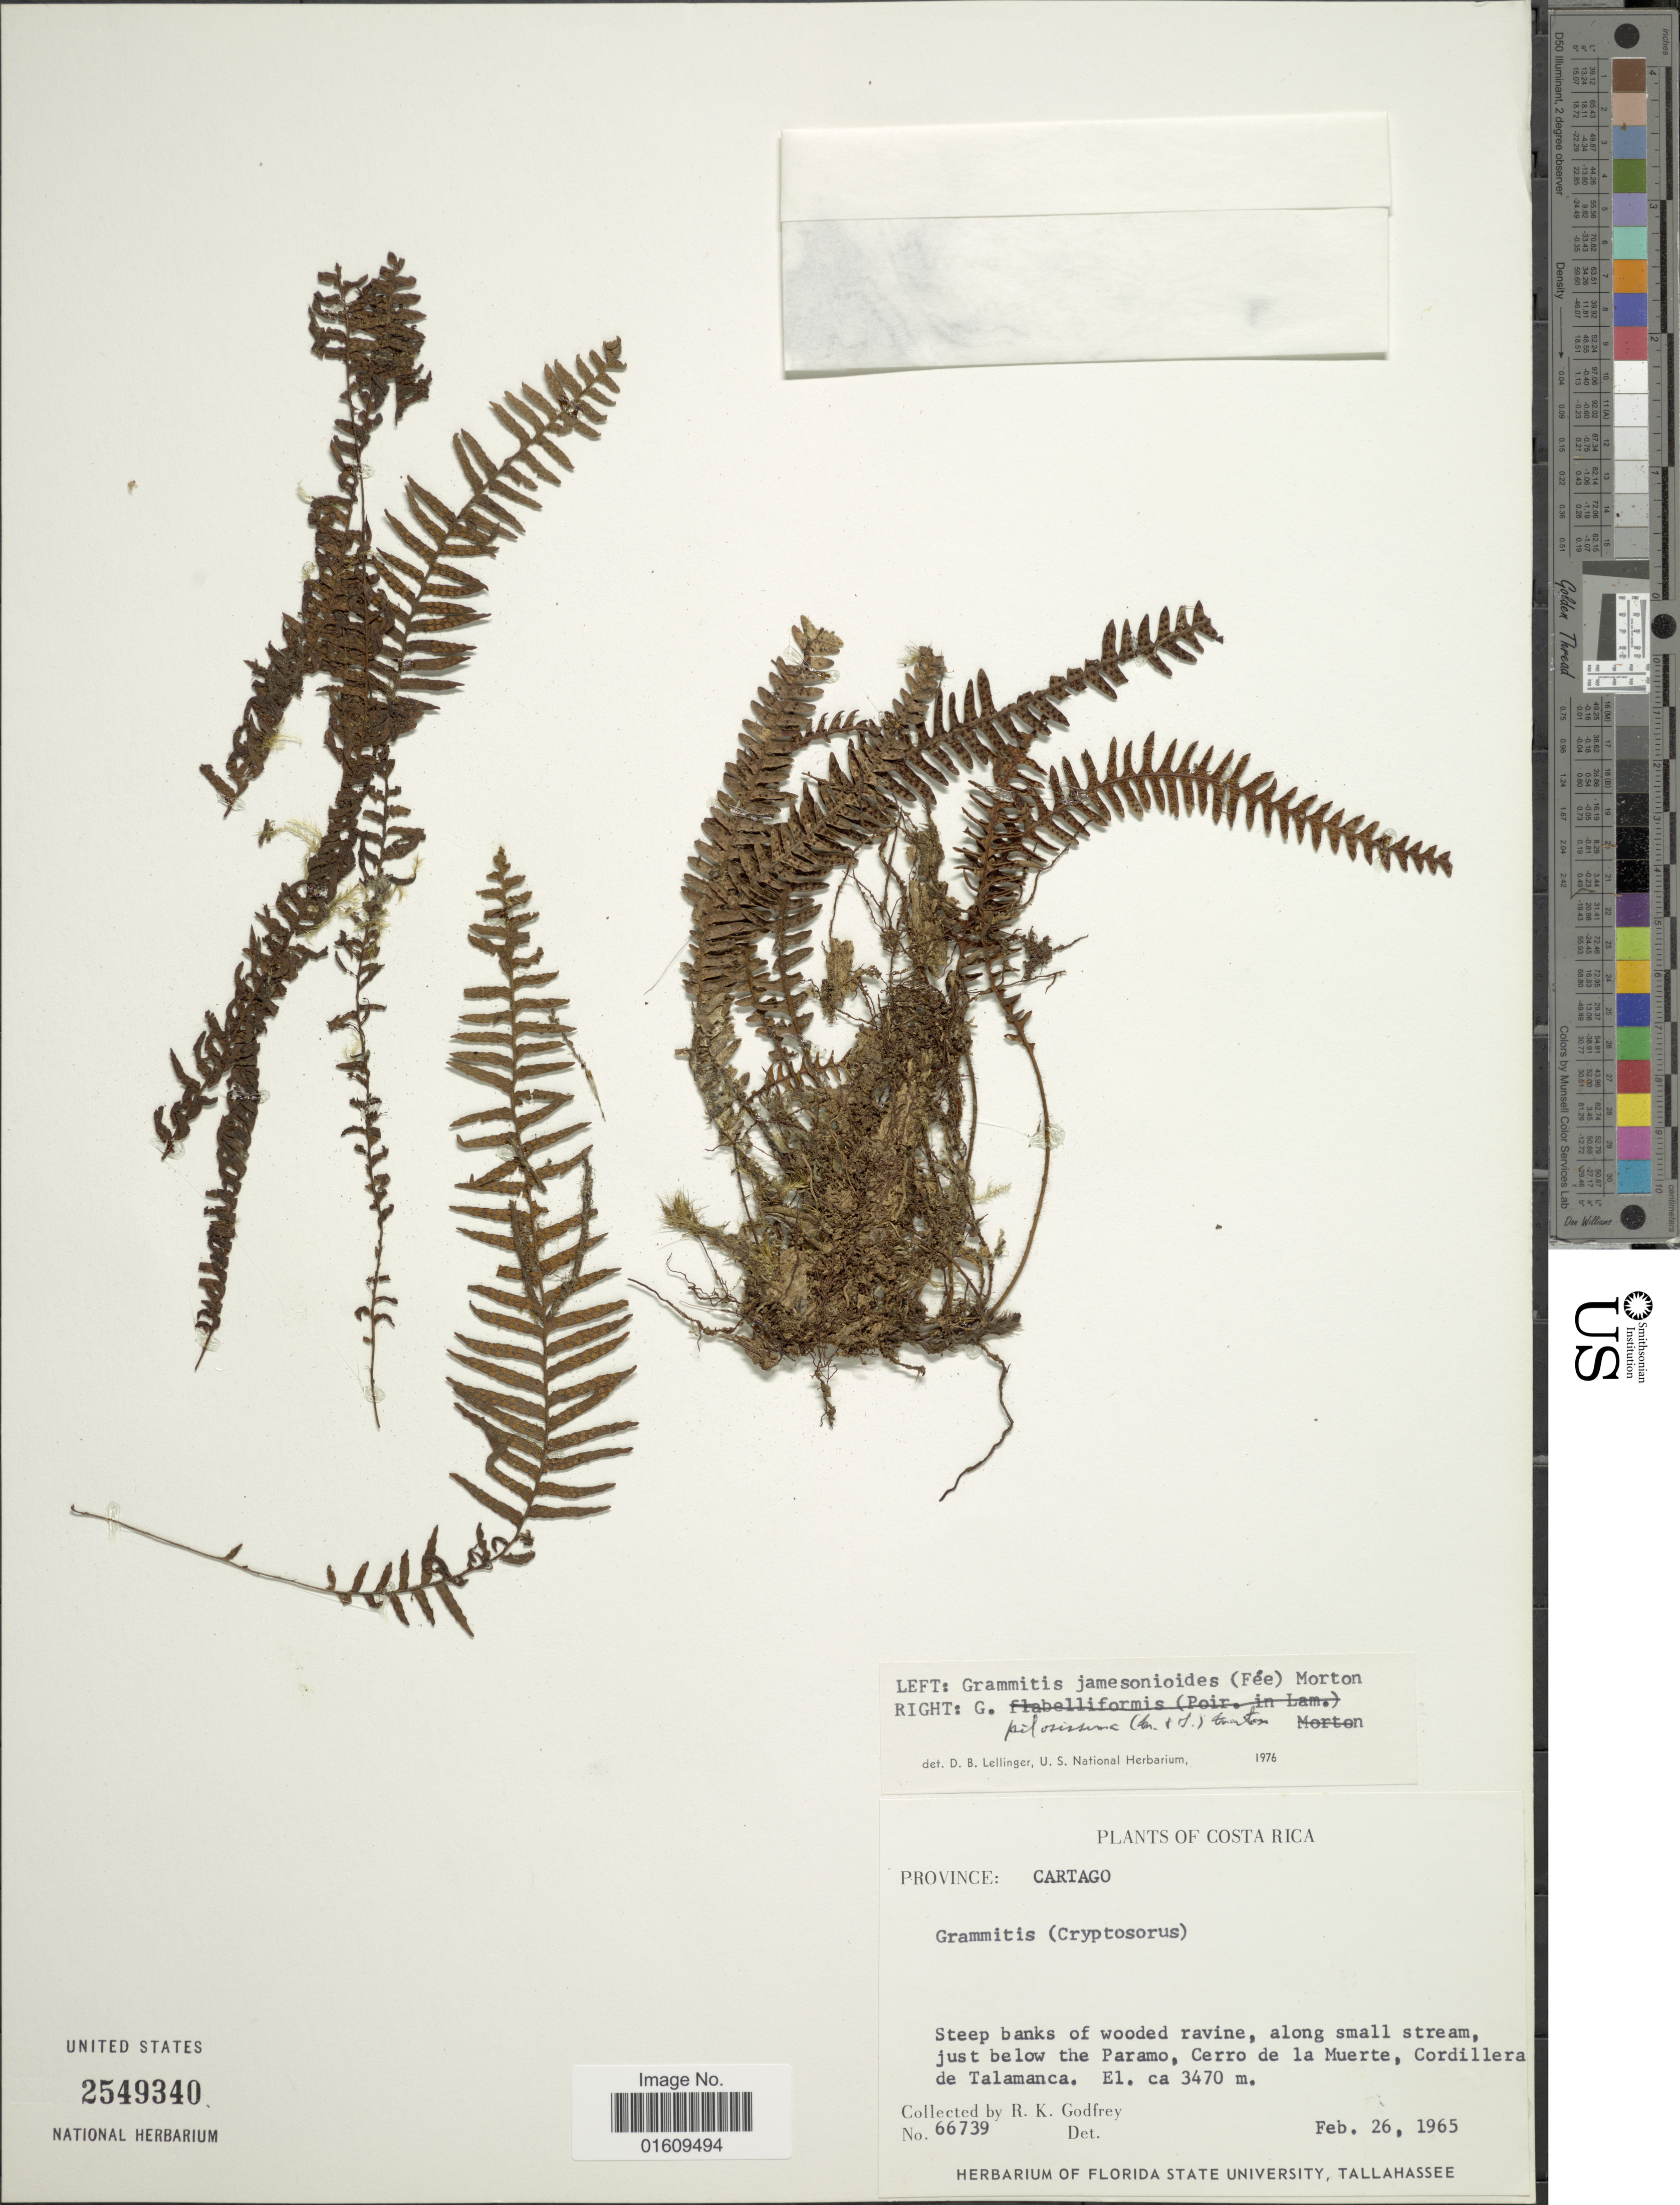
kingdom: Plantae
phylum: Tracheophyta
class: Polypodiopsida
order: Polypodiales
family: Polypodiaceae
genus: Galactodenia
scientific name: Galactodenia subscabra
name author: (Klotzsch) Sundue & Labiak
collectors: R. K. Godfrey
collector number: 66739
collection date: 1965-02-26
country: Costa Rica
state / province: Cartago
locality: Provincia: Cartago, Steep banks of wooded ravine, along small stream just below the Paramo, Cerro de la Muerte, Cordilerra de Talamanca.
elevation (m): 3470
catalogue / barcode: US 2549340